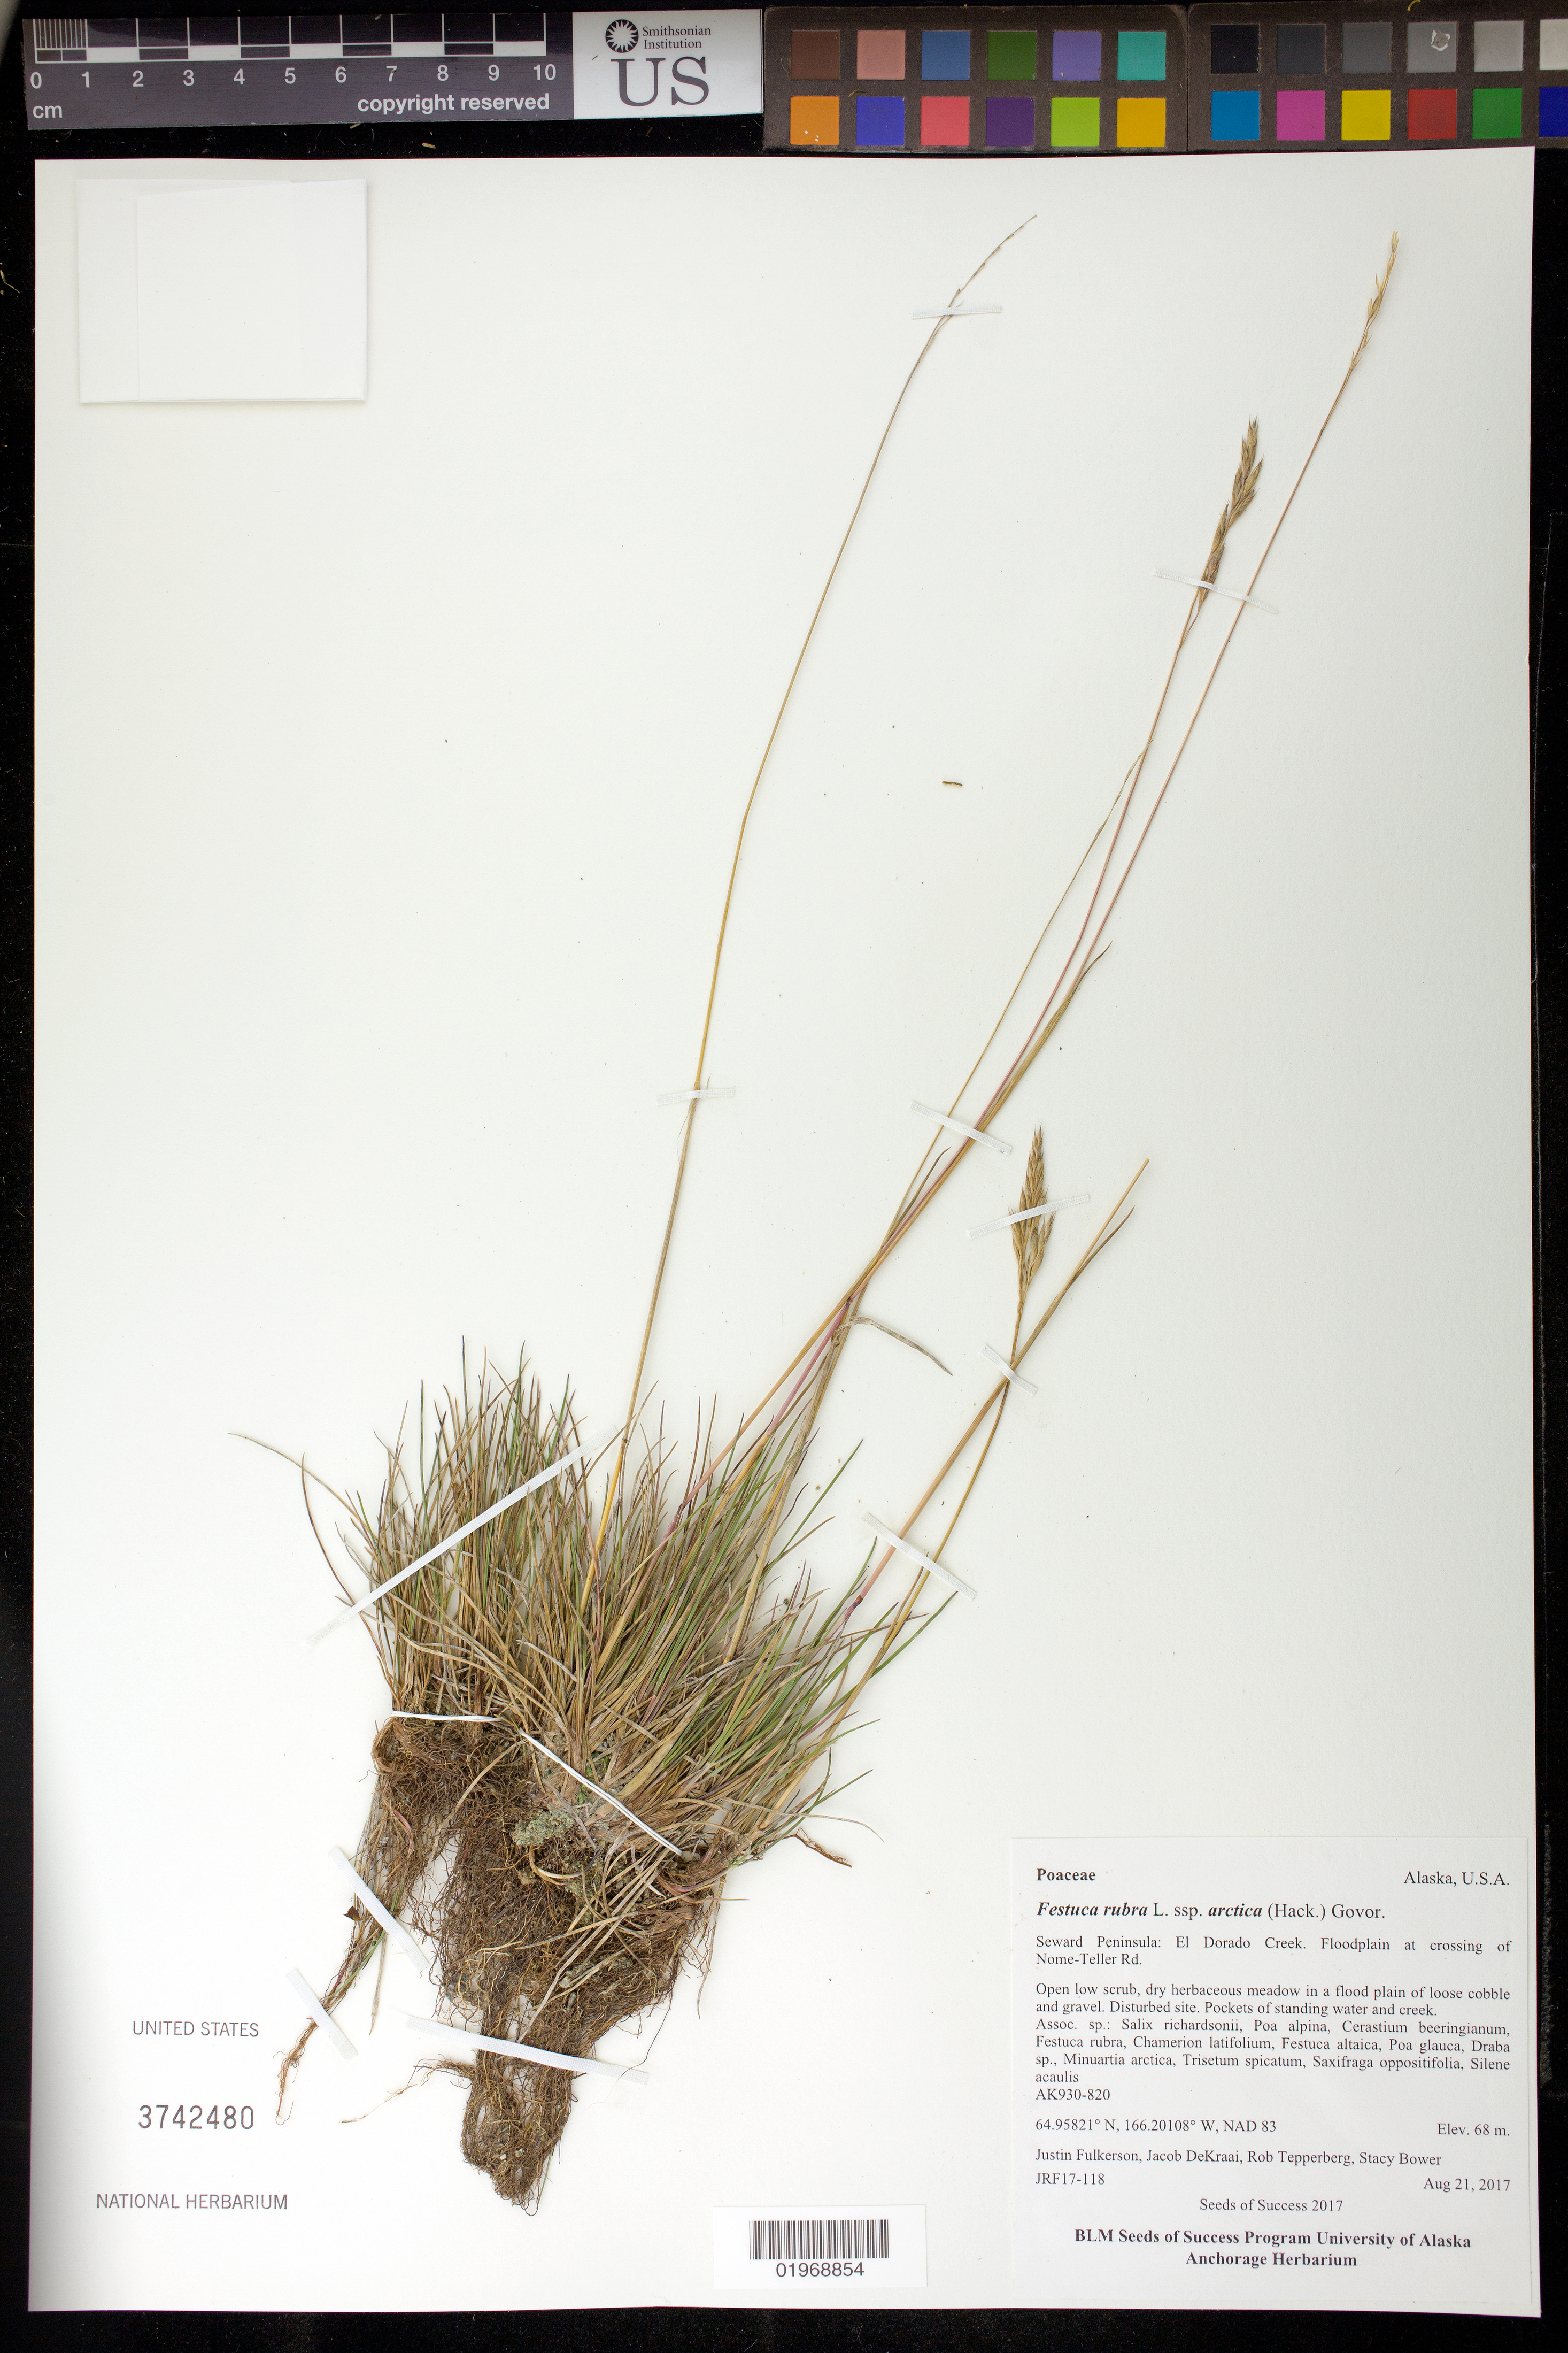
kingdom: Plantae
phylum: Tracheophyta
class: Liliopsida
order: Poales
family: Poaceae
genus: Festuca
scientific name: Festuca rubra subsp. arctica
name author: (Hack.) Govor.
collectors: J. Fulkerson, J. DeKraai, R. Tepperberg & S. Bower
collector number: JRF17-118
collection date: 2017-08-21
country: United States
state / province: Alaska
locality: Seward Peninsula, El Dorado Creek. Floodplain at crossing of Nome-Teller Rd.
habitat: Open low shrub, meadow in a flood plain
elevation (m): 68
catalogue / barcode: US 3742480